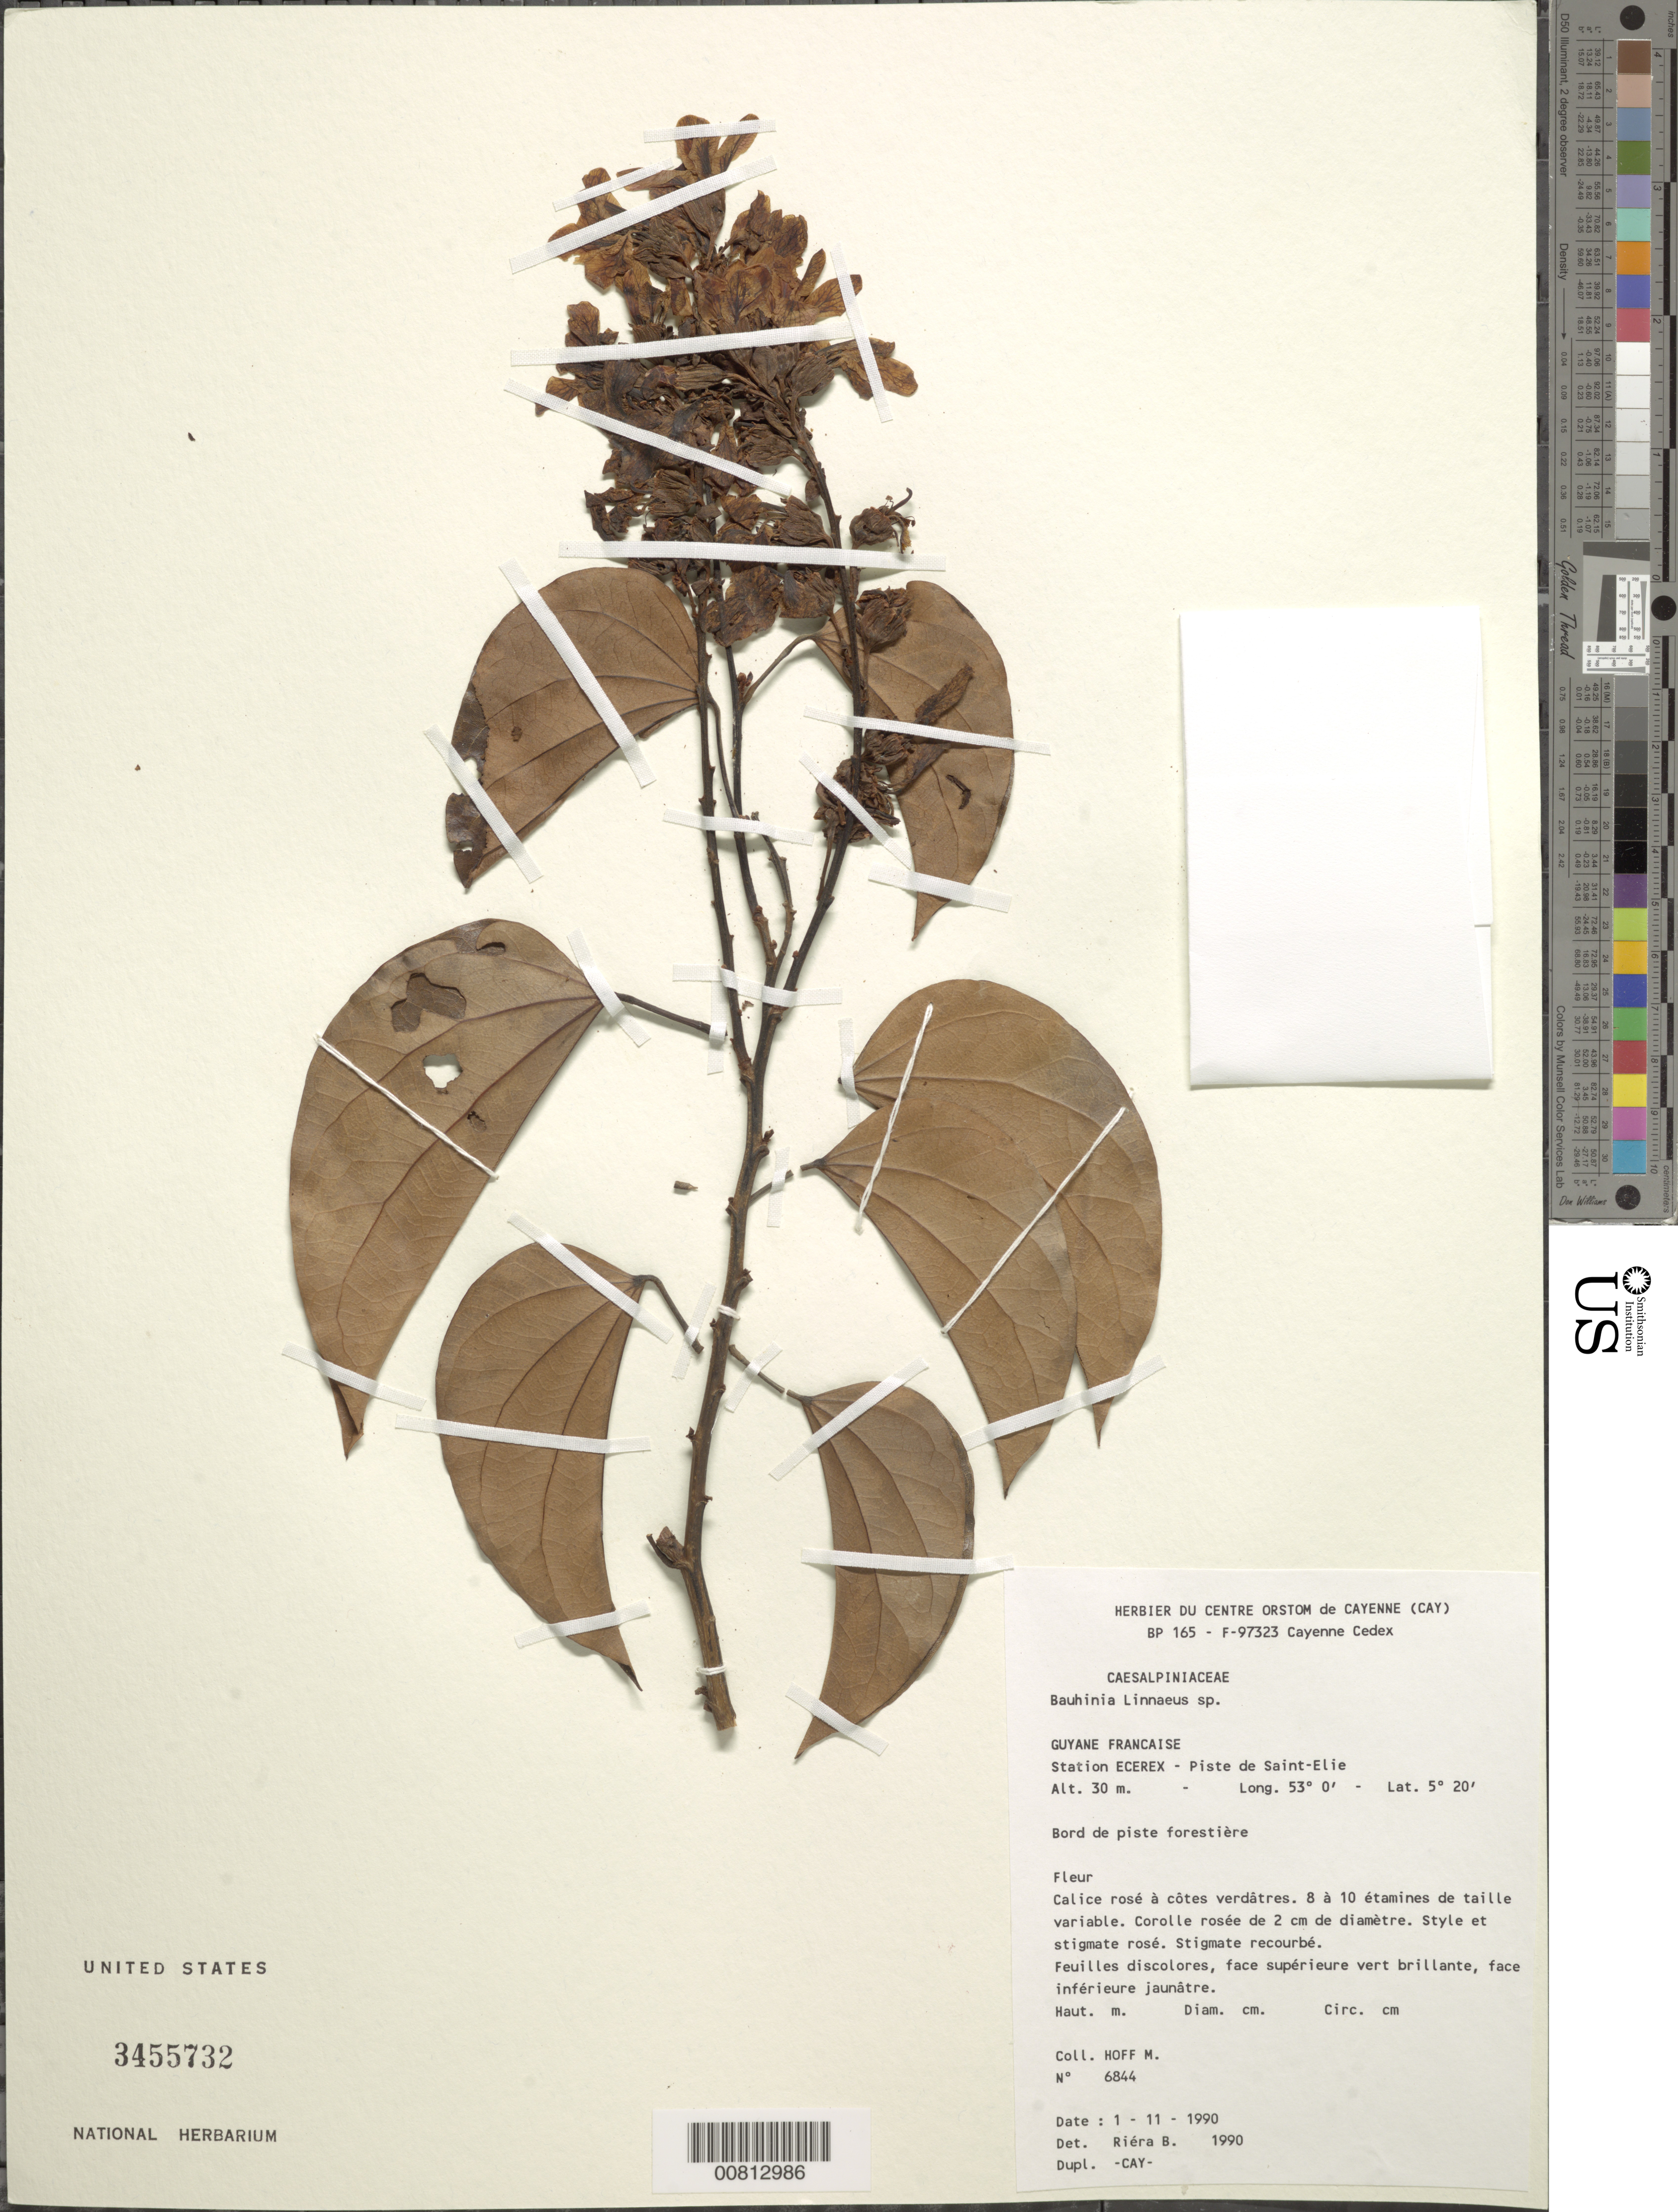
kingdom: Plantae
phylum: Tracheophyta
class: Magnoliopsida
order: Fabales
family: Fabaceae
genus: Bauhinia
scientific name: Bauhinia sp.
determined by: Riéra, B.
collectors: M. Hoff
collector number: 6844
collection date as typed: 1-Nov-90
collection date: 1990-11-01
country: French Guiana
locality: Piste de Saint-Élie, Station ECEREX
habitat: Borde de piste forestiere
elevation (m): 30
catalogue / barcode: US 3455732